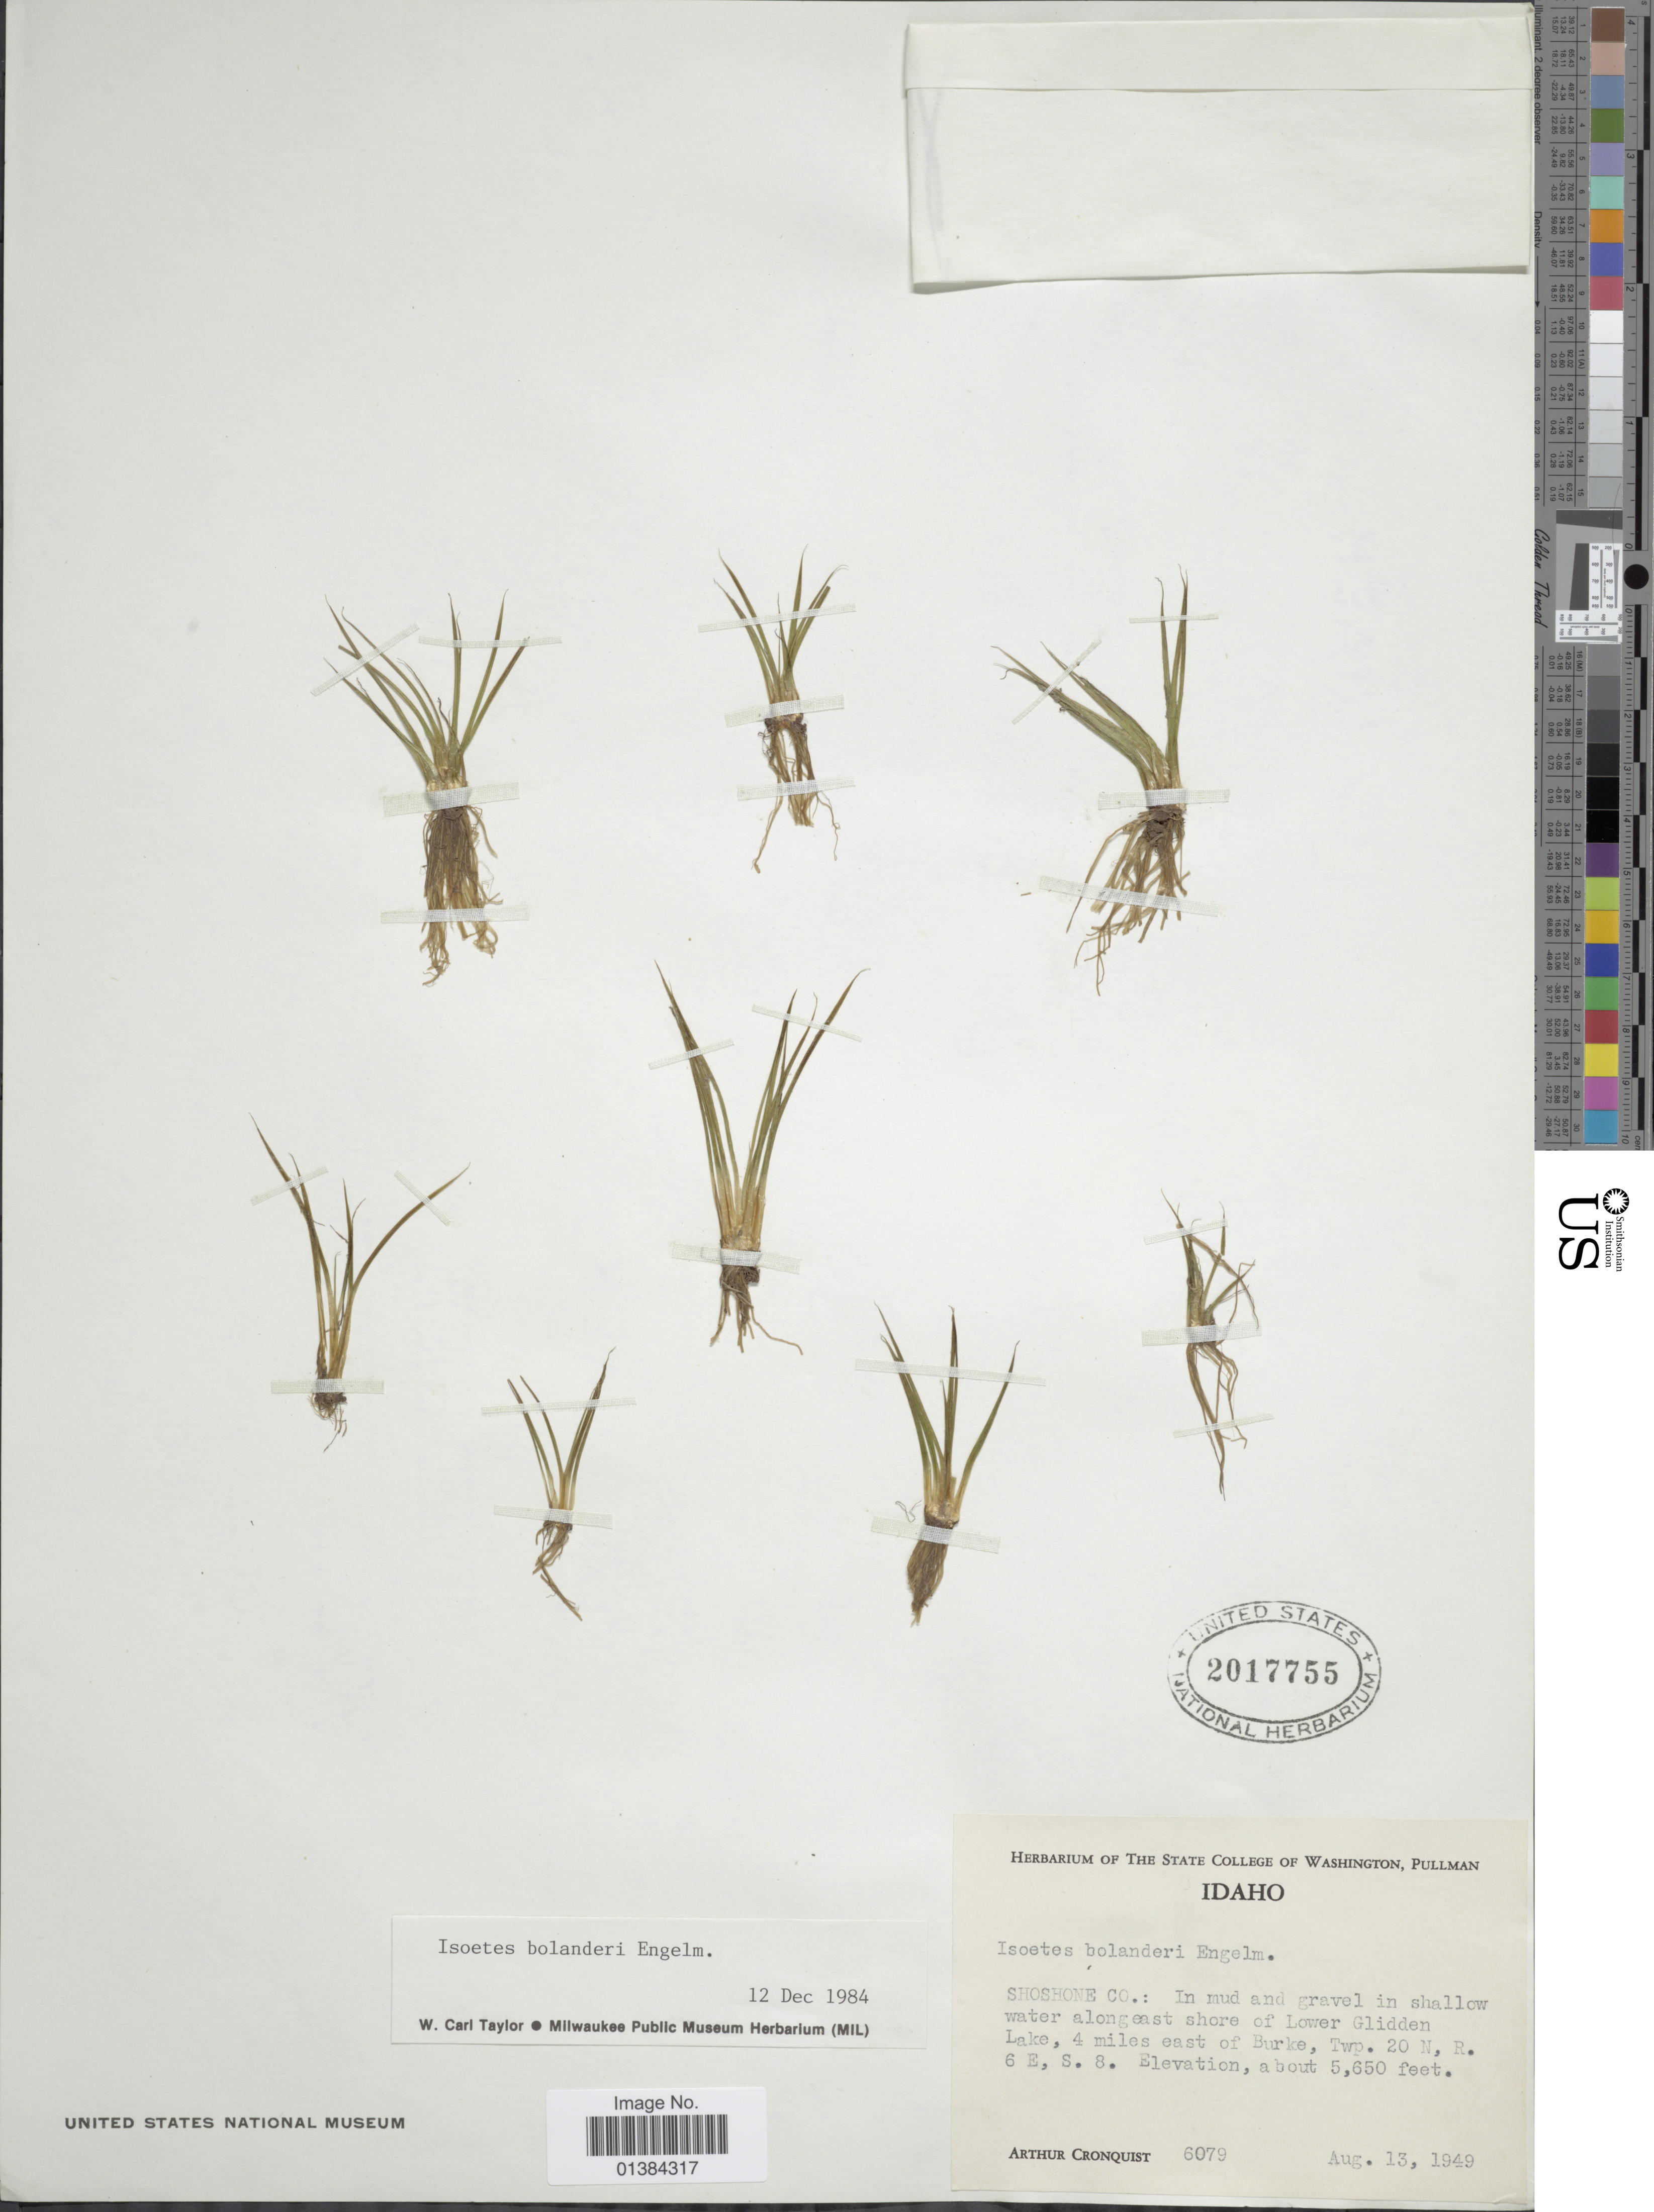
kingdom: Plantae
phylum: Tracheophyta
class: Lycopodiopsida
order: Isoetales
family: Isoetaceae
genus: Isoetes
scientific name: Isoetes bolanderi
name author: Engelm.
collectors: A. J. Cronquist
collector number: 6079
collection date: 1949-08-13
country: United States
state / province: Idaho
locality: Shoshone Co.: In mud and gravel in shallow water along east shore of Lower Glidden Lake, 4 miles east of Burke, Twp. 20 N, R. 6 E, S. 8.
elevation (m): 1722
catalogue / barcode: US 2017755